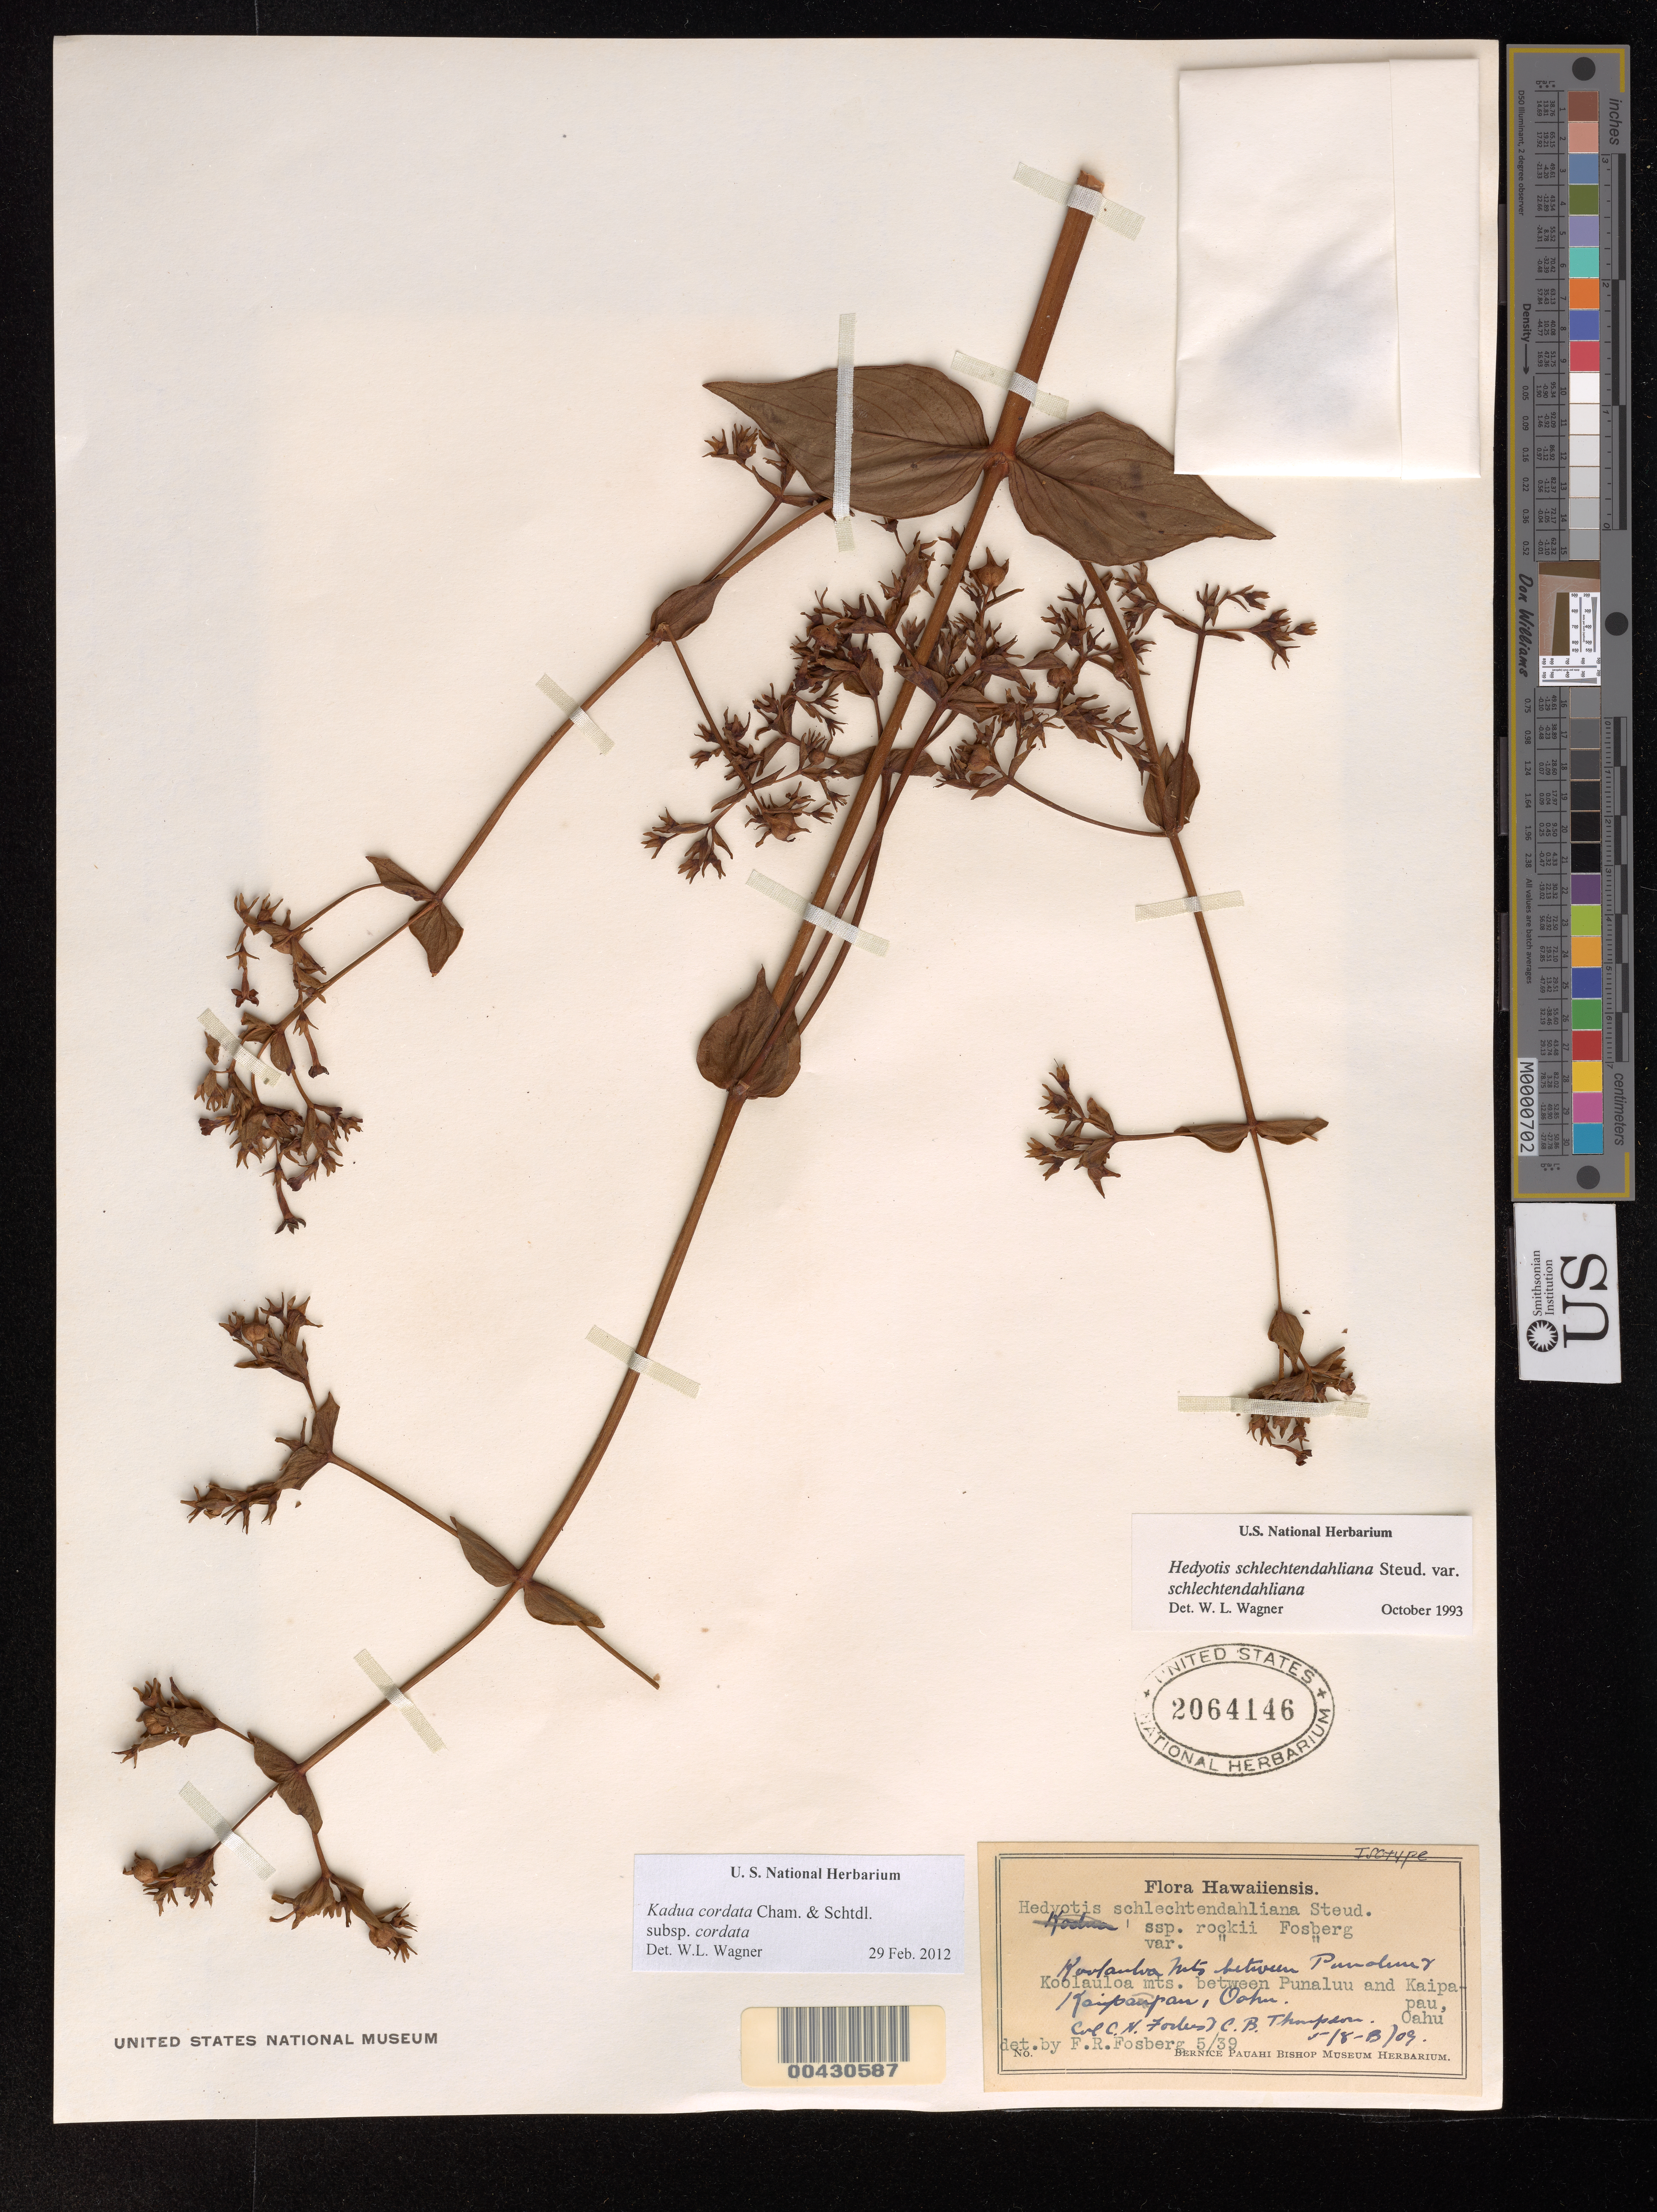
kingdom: Plantae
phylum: Tracheophyta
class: Magnoliopsida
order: Gentianales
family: Rubiaceae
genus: Kadua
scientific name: Kadua cordata subsp. cordata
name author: Cham. & Schltdl.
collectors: C. N. Forbes & C. B. Thompson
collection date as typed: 8 May 1909 to 13 May 1909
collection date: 1909-05-08/1909-05-13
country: United States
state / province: Hawaii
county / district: Honolulu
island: Oahu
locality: Koolauloa Mountains, between Punaluu and Kaipapau.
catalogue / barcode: US 2064146